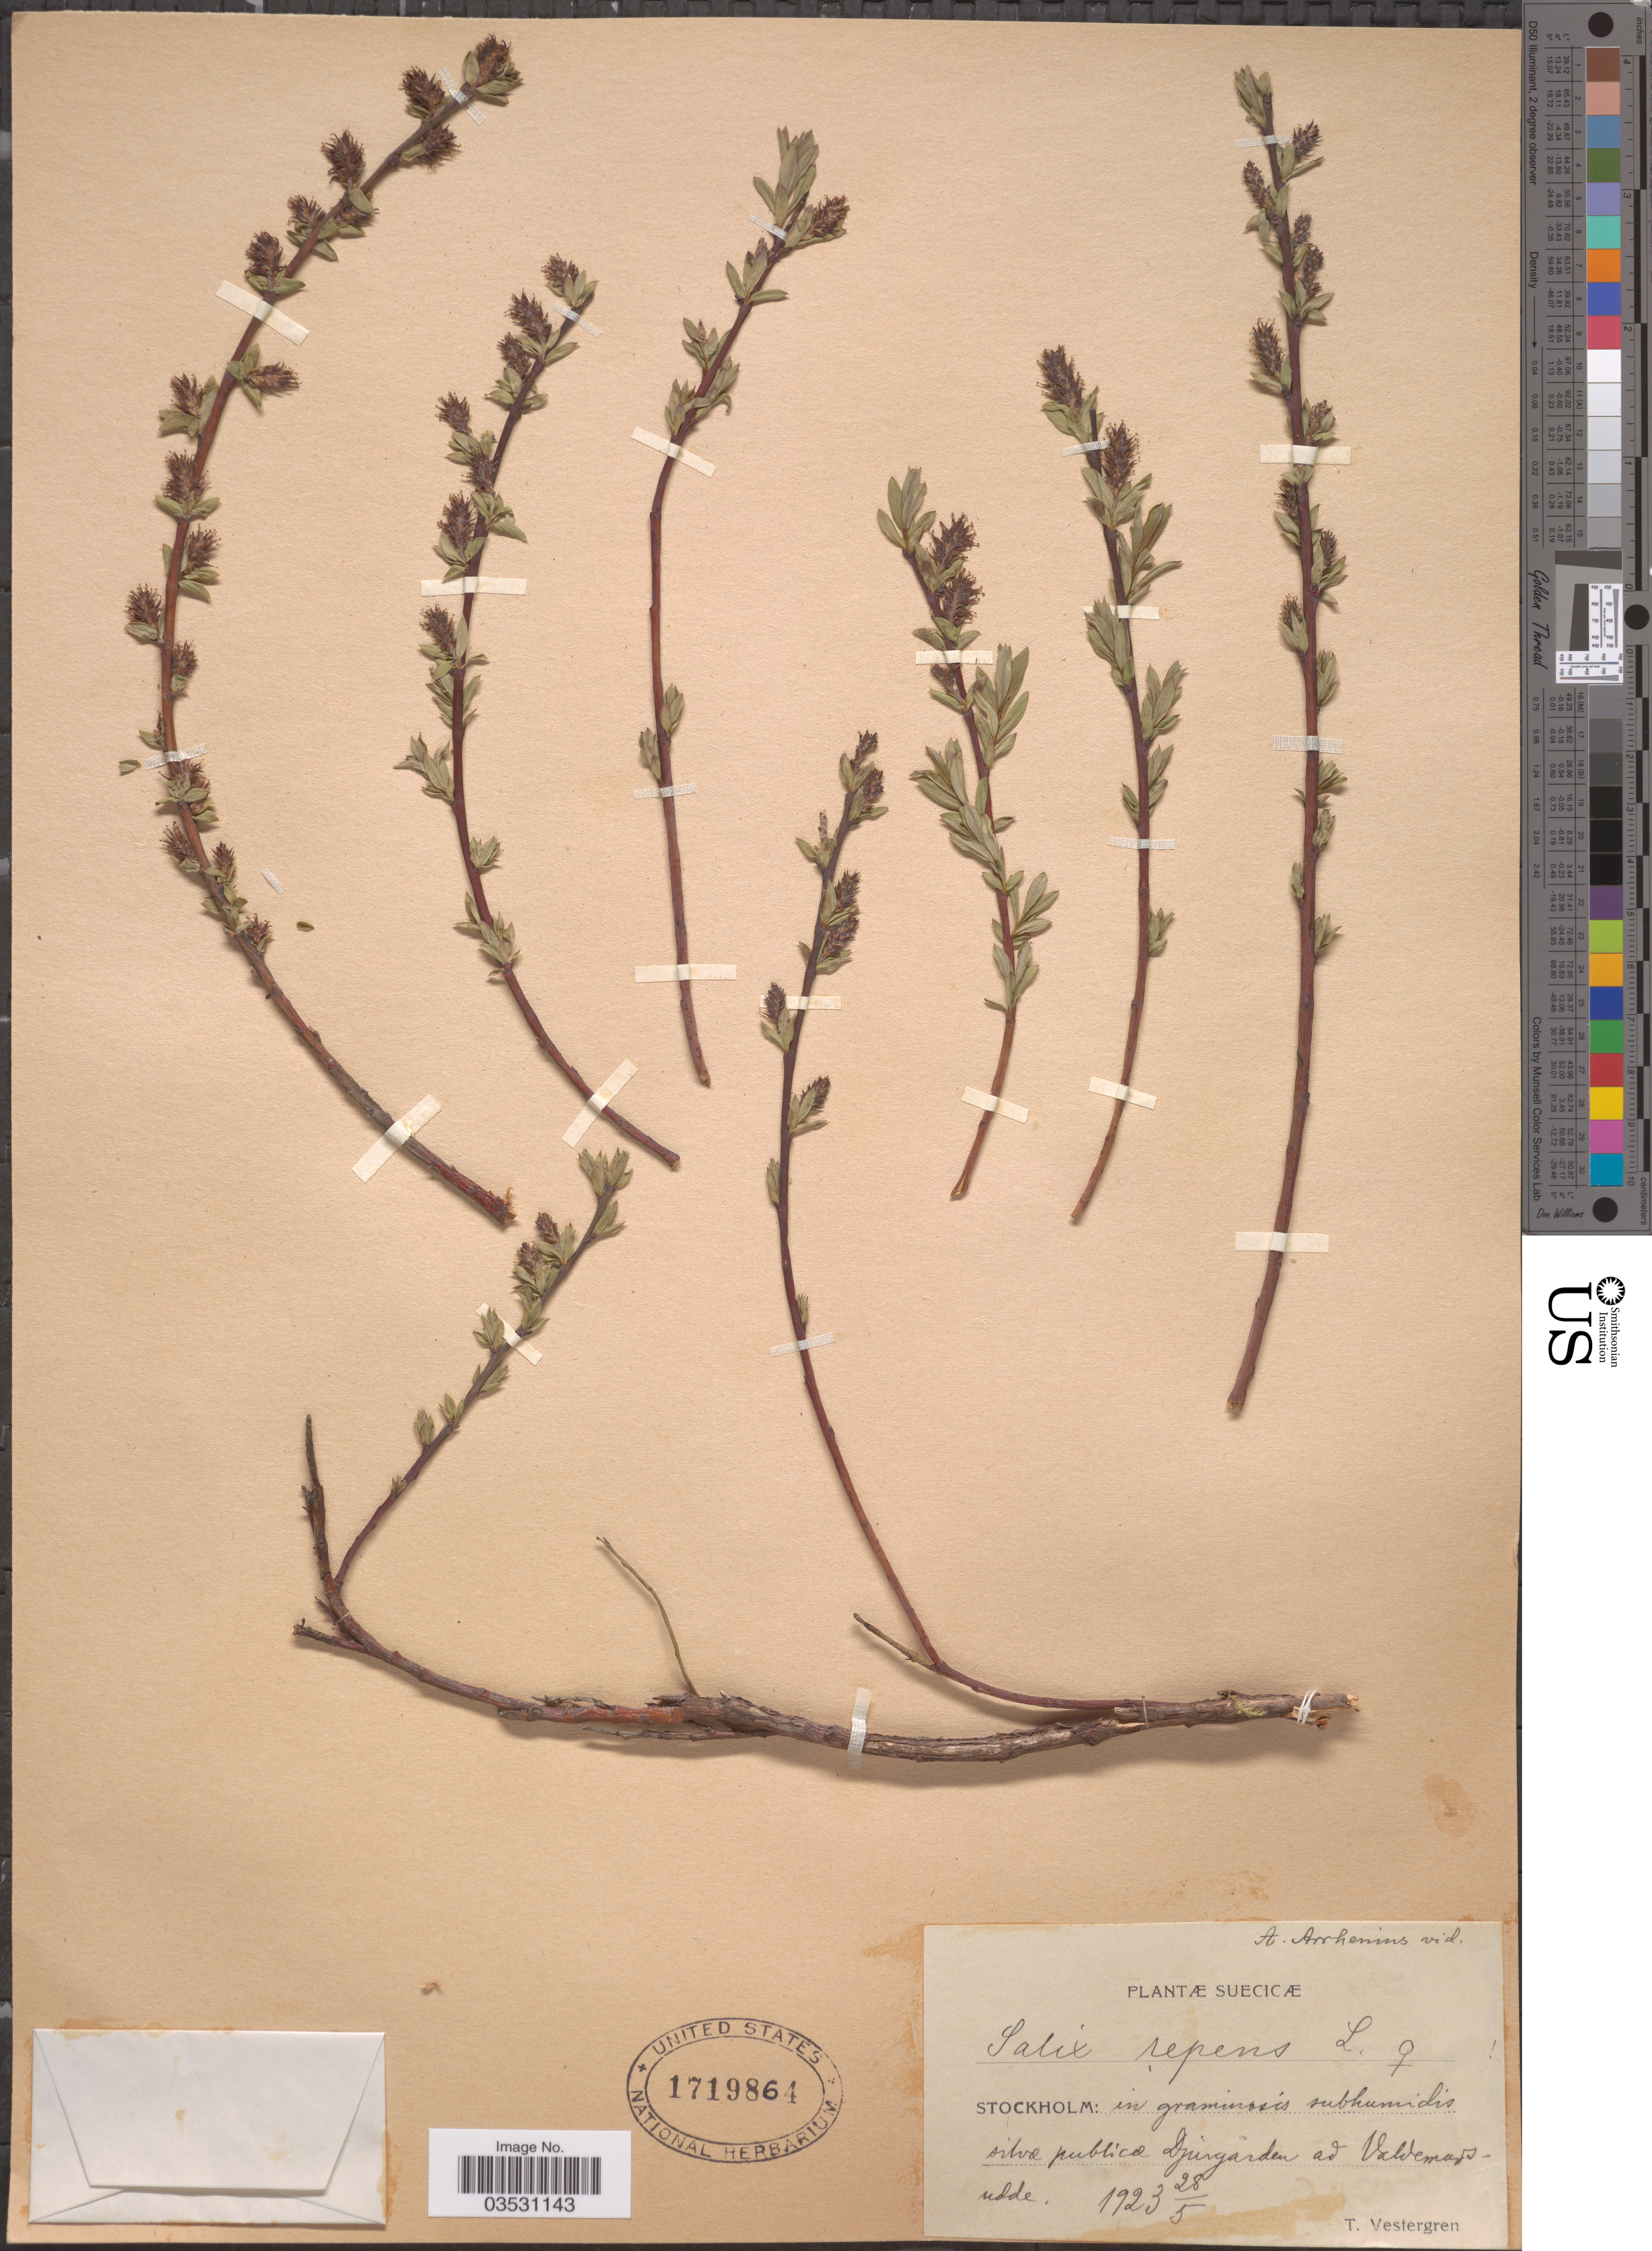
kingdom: Plantae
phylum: Tracheophyta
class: Magnoliopsida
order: Malpighiales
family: Salicaceae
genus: Salix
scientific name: Salix repens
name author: L.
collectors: T. Vestergren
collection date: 1923-05-28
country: Sweden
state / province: Stockholm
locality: Suecicæ. Stockholm: in graminosis subhumidis silvæ publicæ Djurgården ad Valdemarsudde [interpreted].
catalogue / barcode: US 1719864